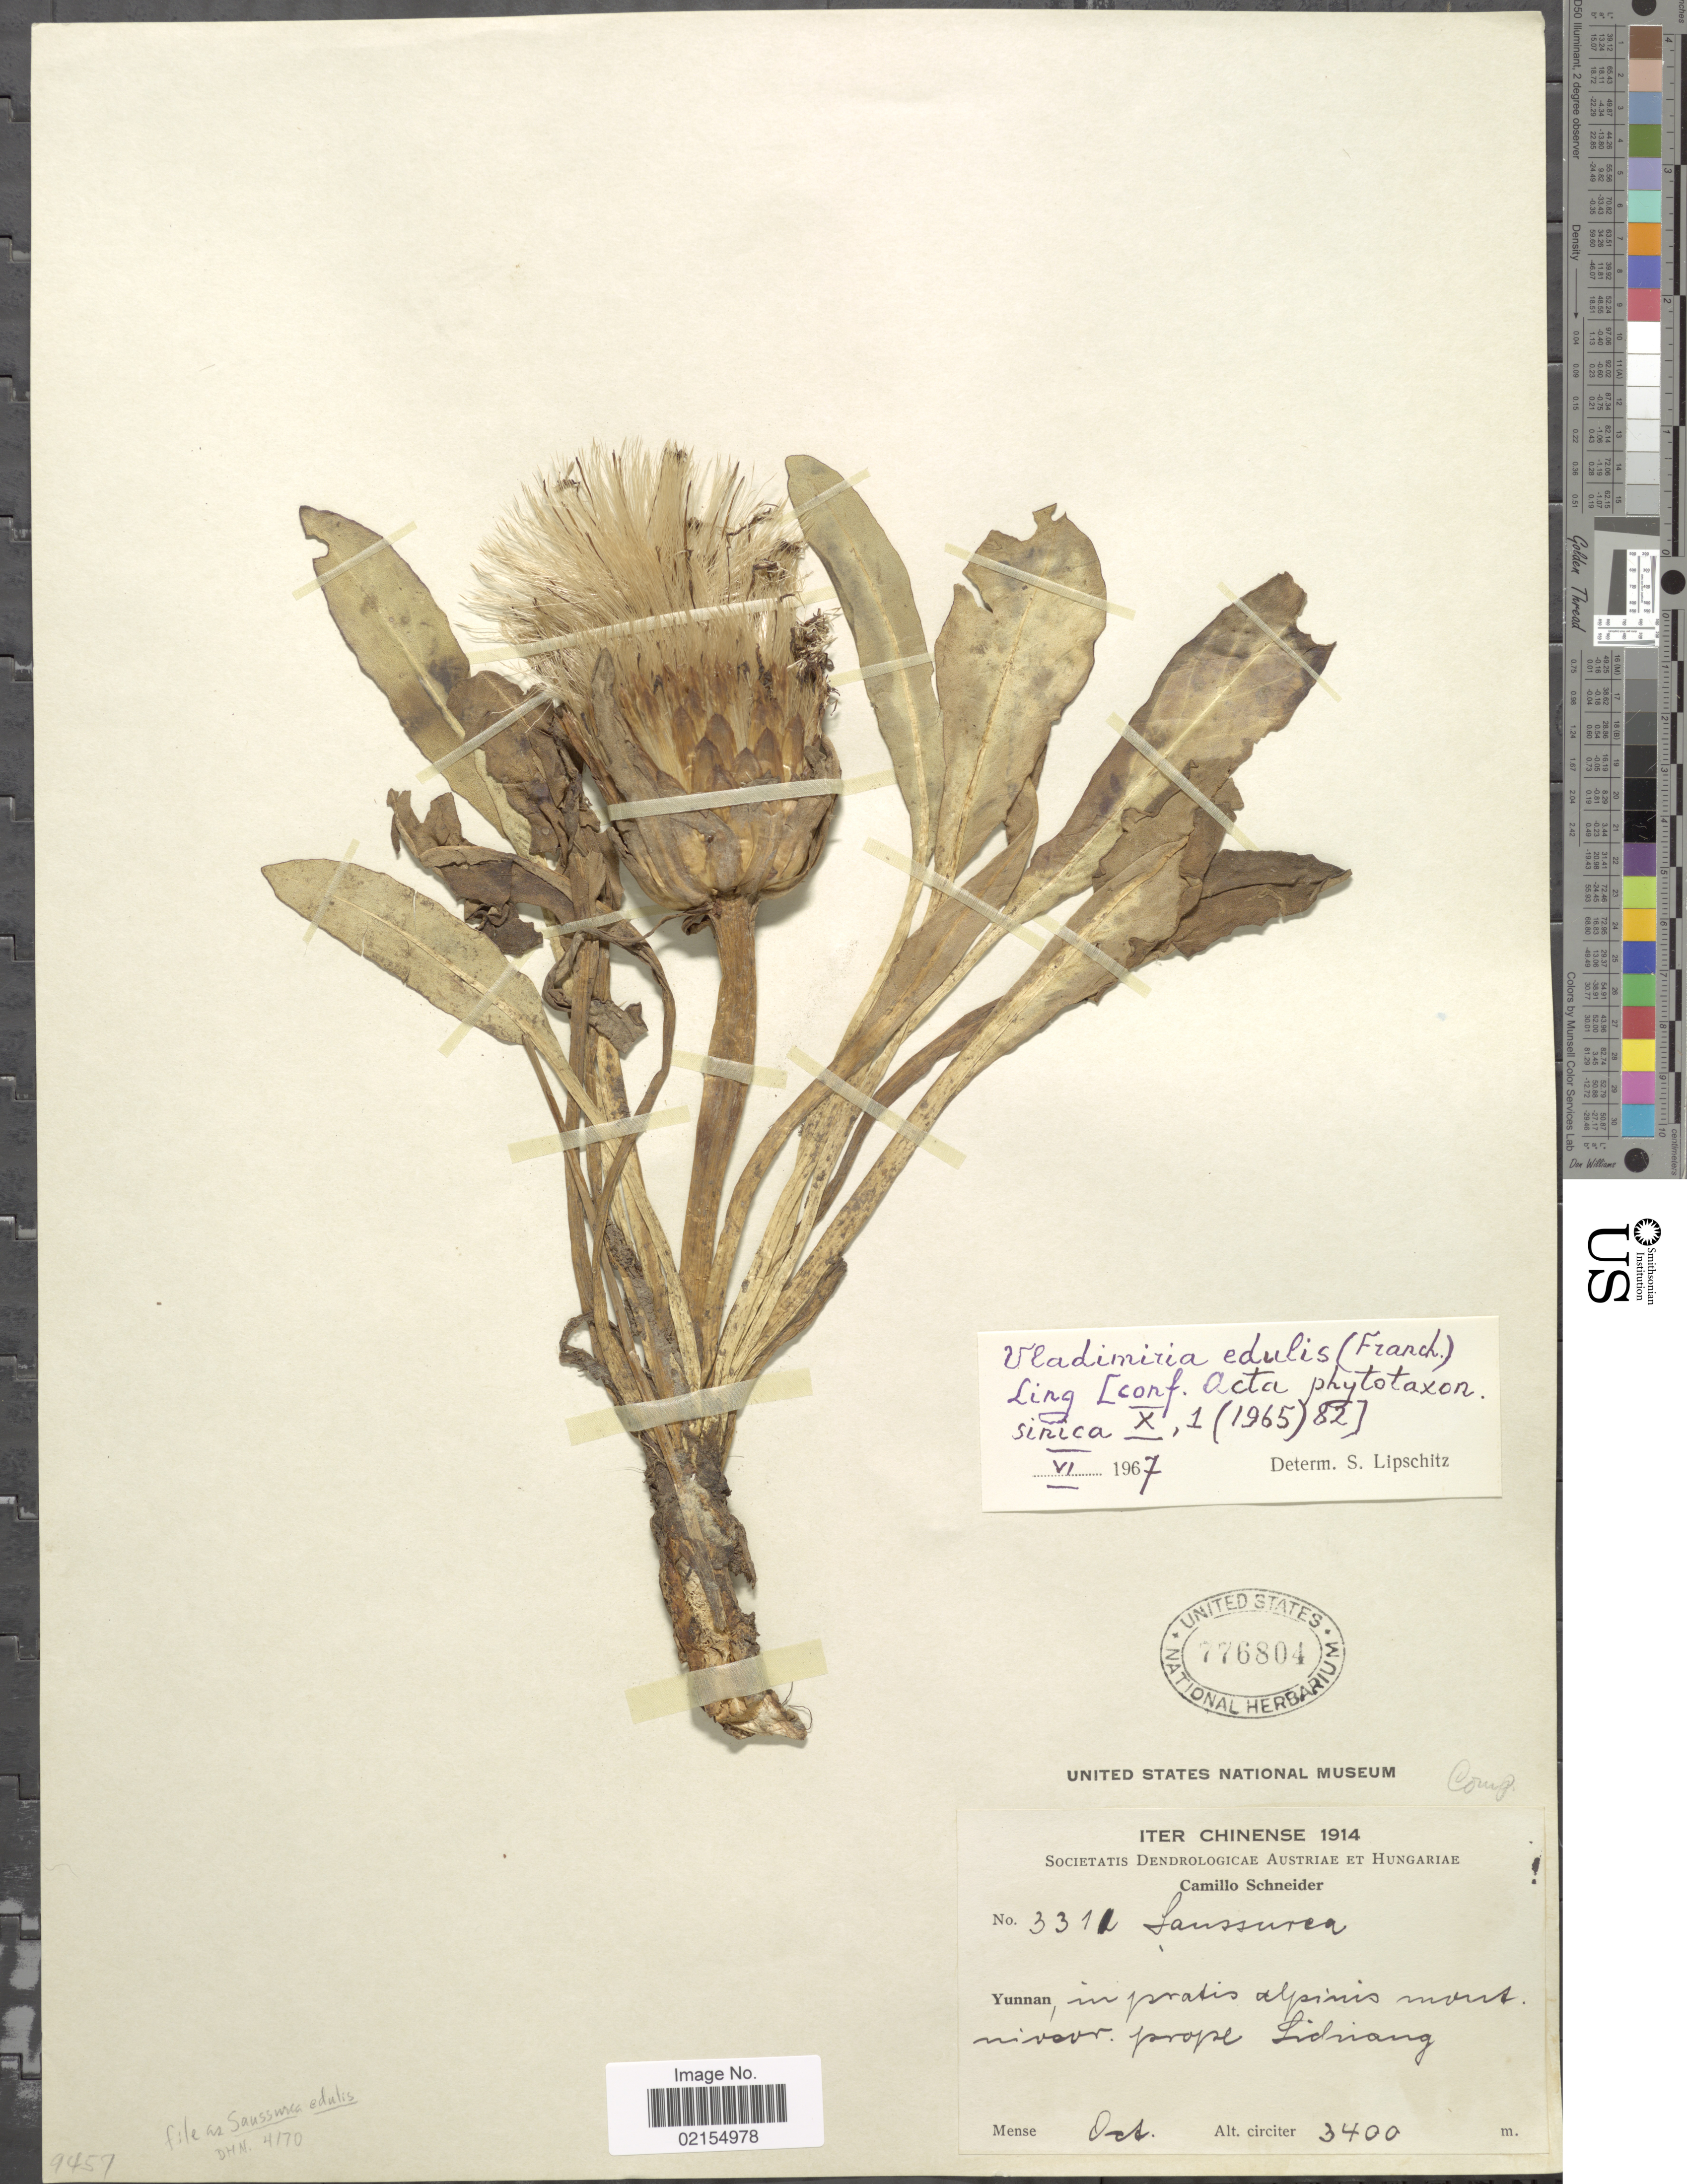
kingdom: Plantae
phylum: Tracheophyta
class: Magnoliopsida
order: Asterales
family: Asteraceae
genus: Dolomiaea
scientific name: Dolomiaea georgii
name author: C. Shih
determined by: Chen, Yousheng S.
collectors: C. K. Schneider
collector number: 3311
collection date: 1914-10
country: China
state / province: Yunnan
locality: Iter Chinense, Yunnan, in pratis alpinis mont. ninov prope Lichiang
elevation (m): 3400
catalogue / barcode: US 776804